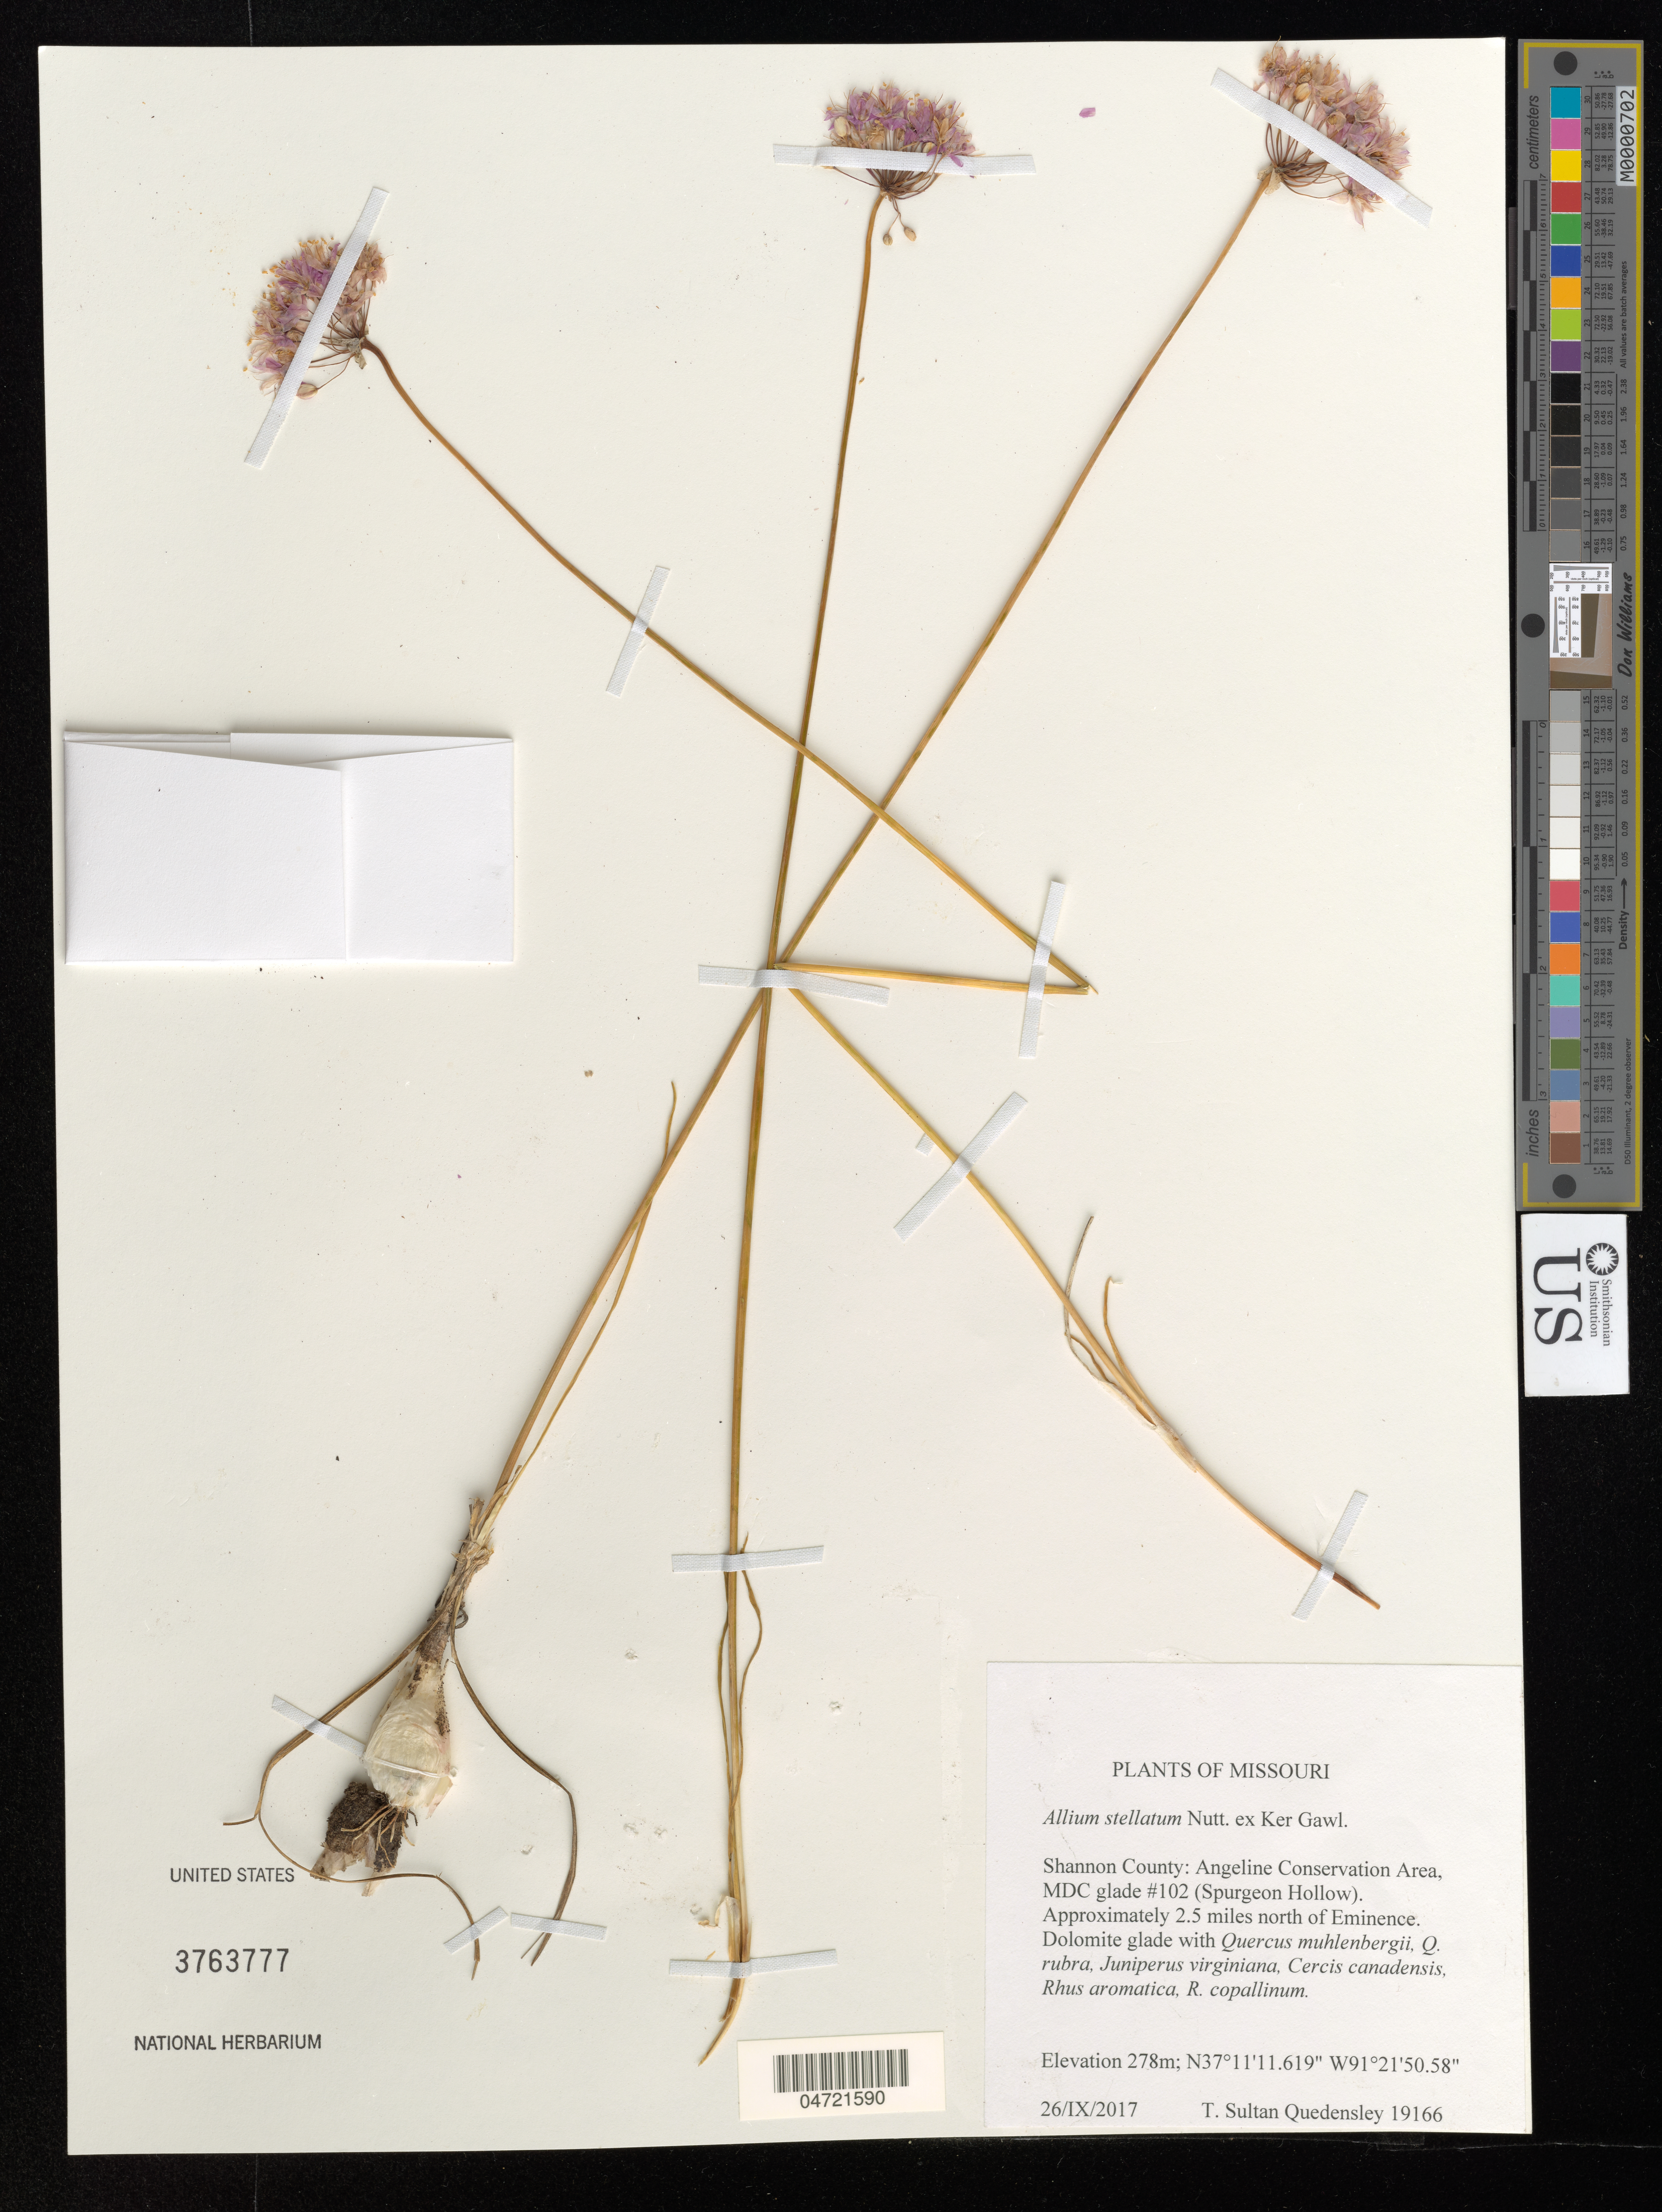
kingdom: Plantae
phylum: Tracheophyta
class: Liliopsida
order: Asparagales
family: Amaryllidaceae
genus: Allium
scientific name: Allium stellatum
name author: Nutt. ex Ker Gawl.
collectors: T. S. Quedensley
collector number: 19166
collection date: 2017-09-26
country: United States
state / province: Missouri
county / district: Shannon County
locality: Angeline Conservation Area, MDC glade #102 (Spurgeon Hollow). Approx. 2.5 miles N of Eminence.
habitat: Dolomite glade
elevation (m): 278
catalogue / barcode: US 3763777